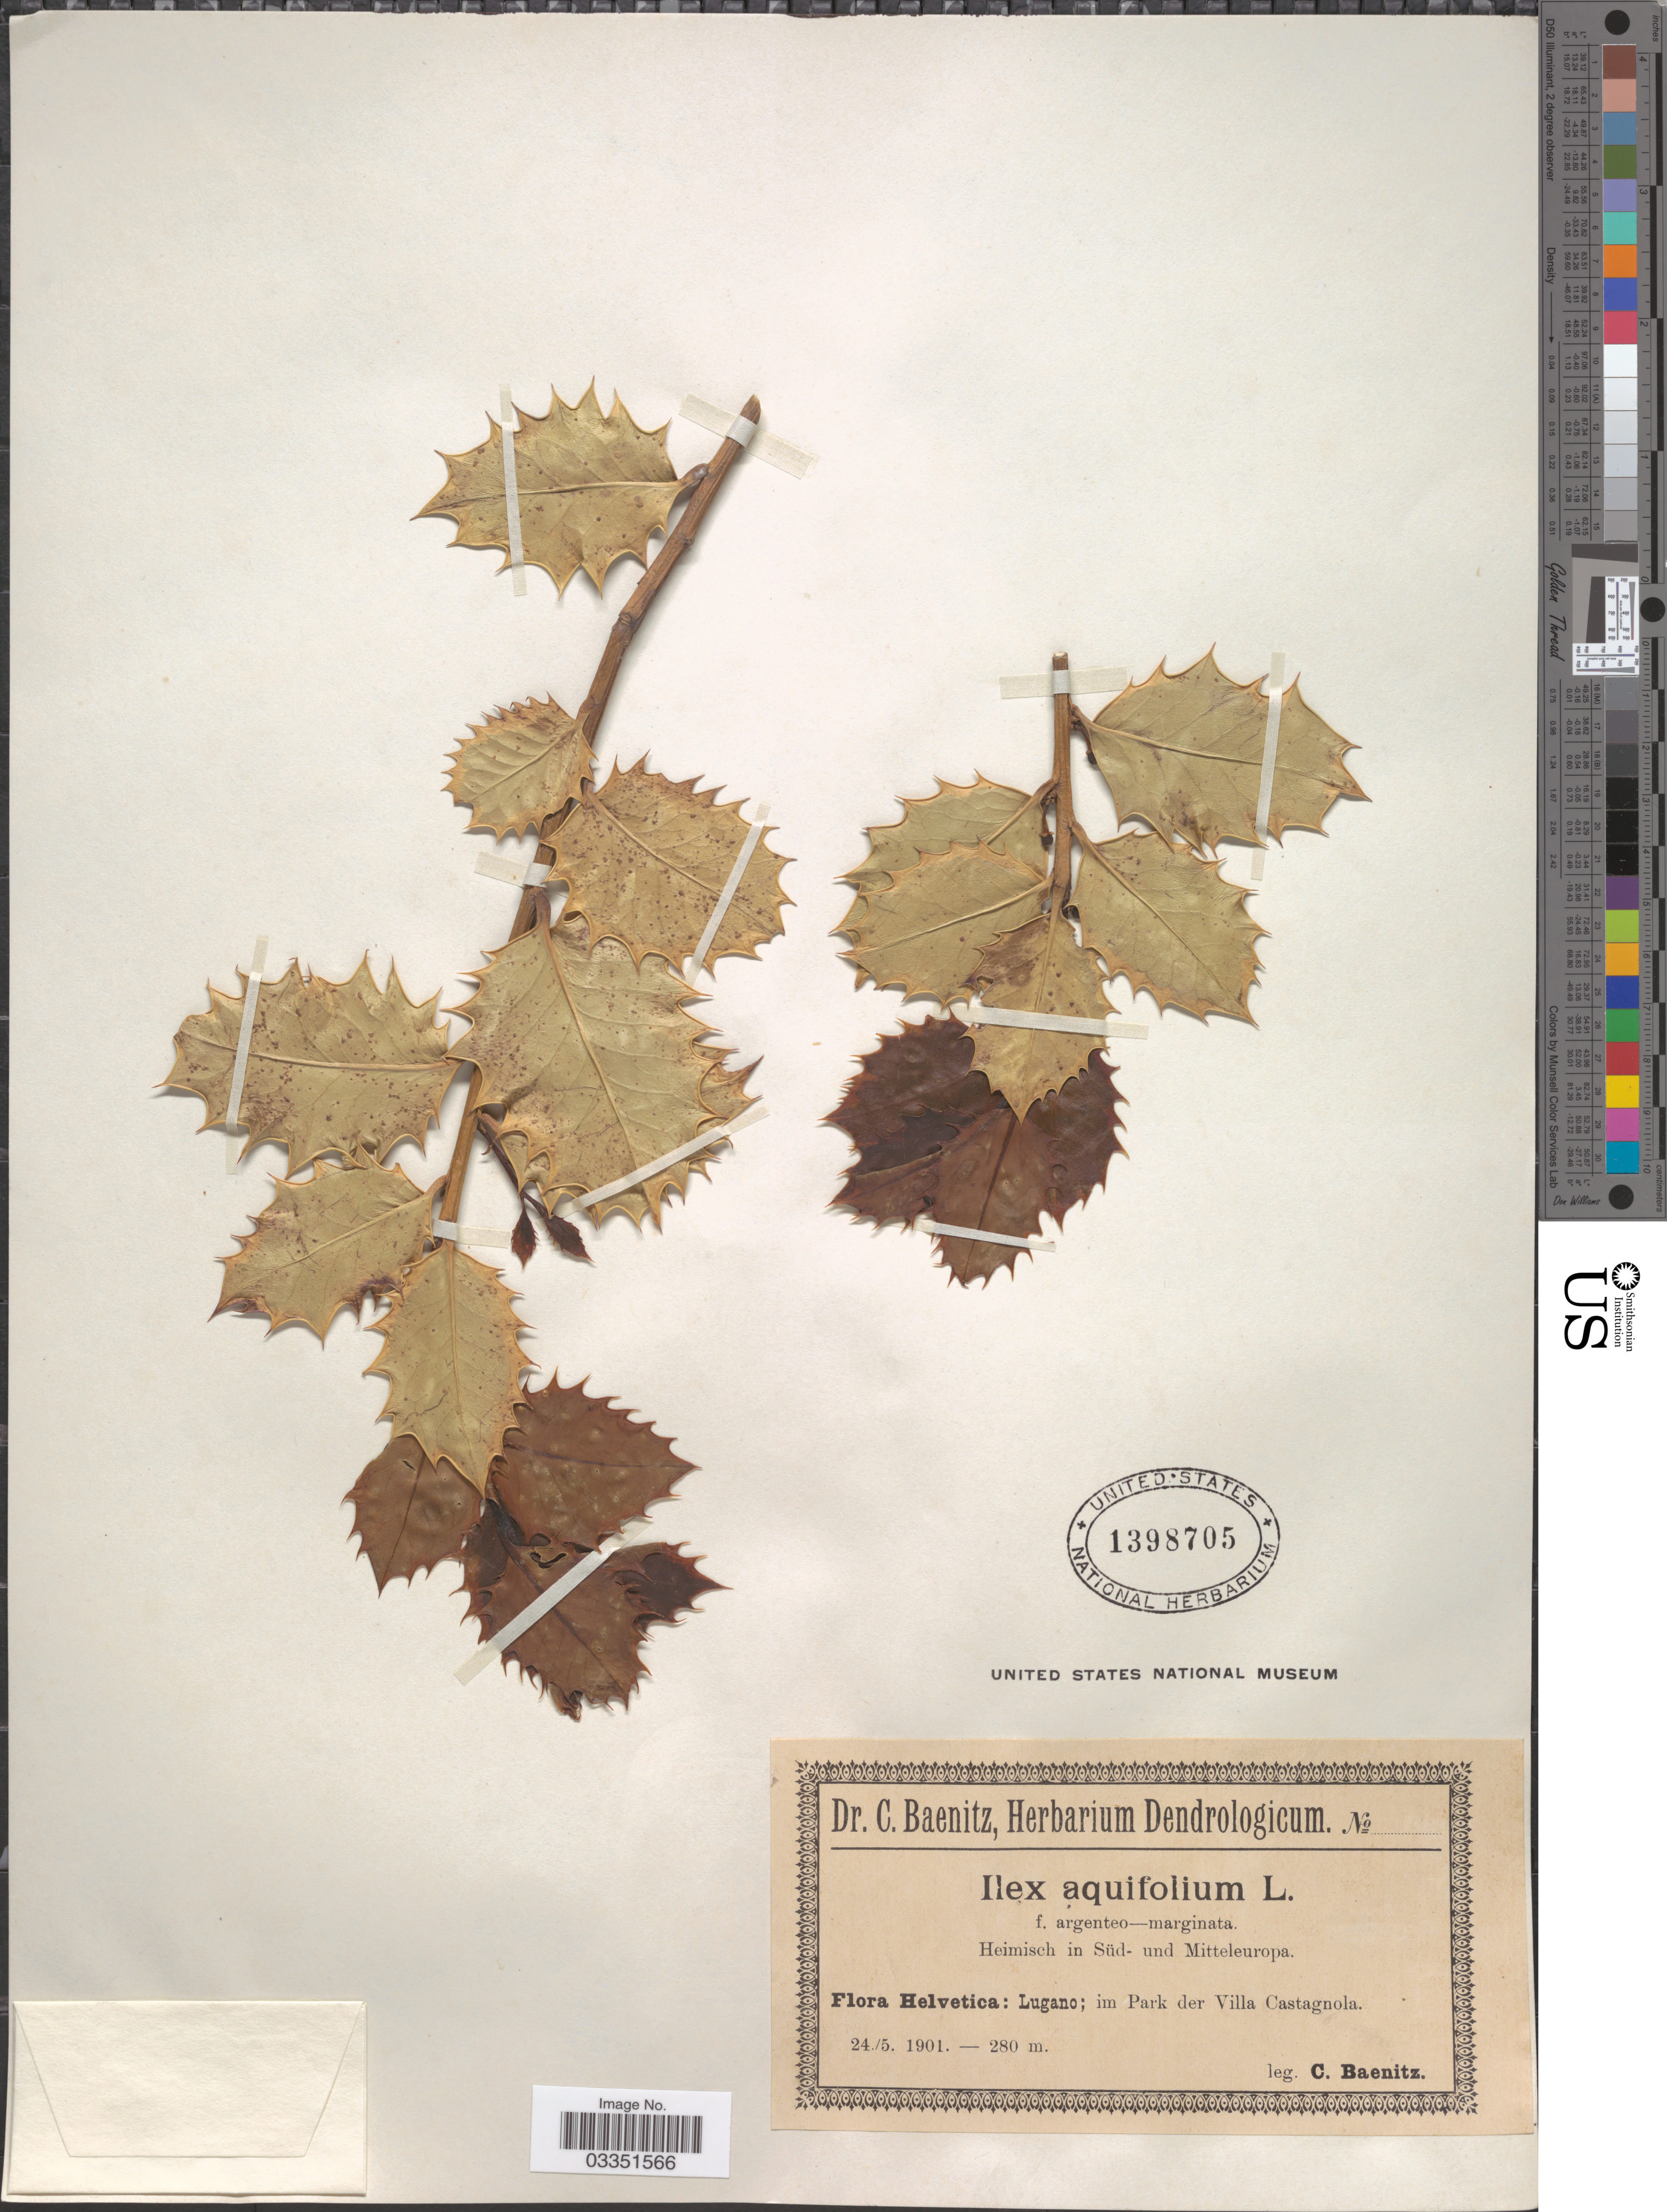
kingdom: Plantae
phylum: Tracheophyta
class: Magnoliopsida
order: Aquifoliales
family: Aquifoliaceae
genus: Ilex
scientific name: Ilex aquifolium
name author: L.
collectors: C. G. Baenitz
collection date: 1901-05-24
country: Switzerland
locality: Helvetica: Lugano; im Park der Villa Castagnola.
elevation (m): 280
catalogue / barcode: US 1398705